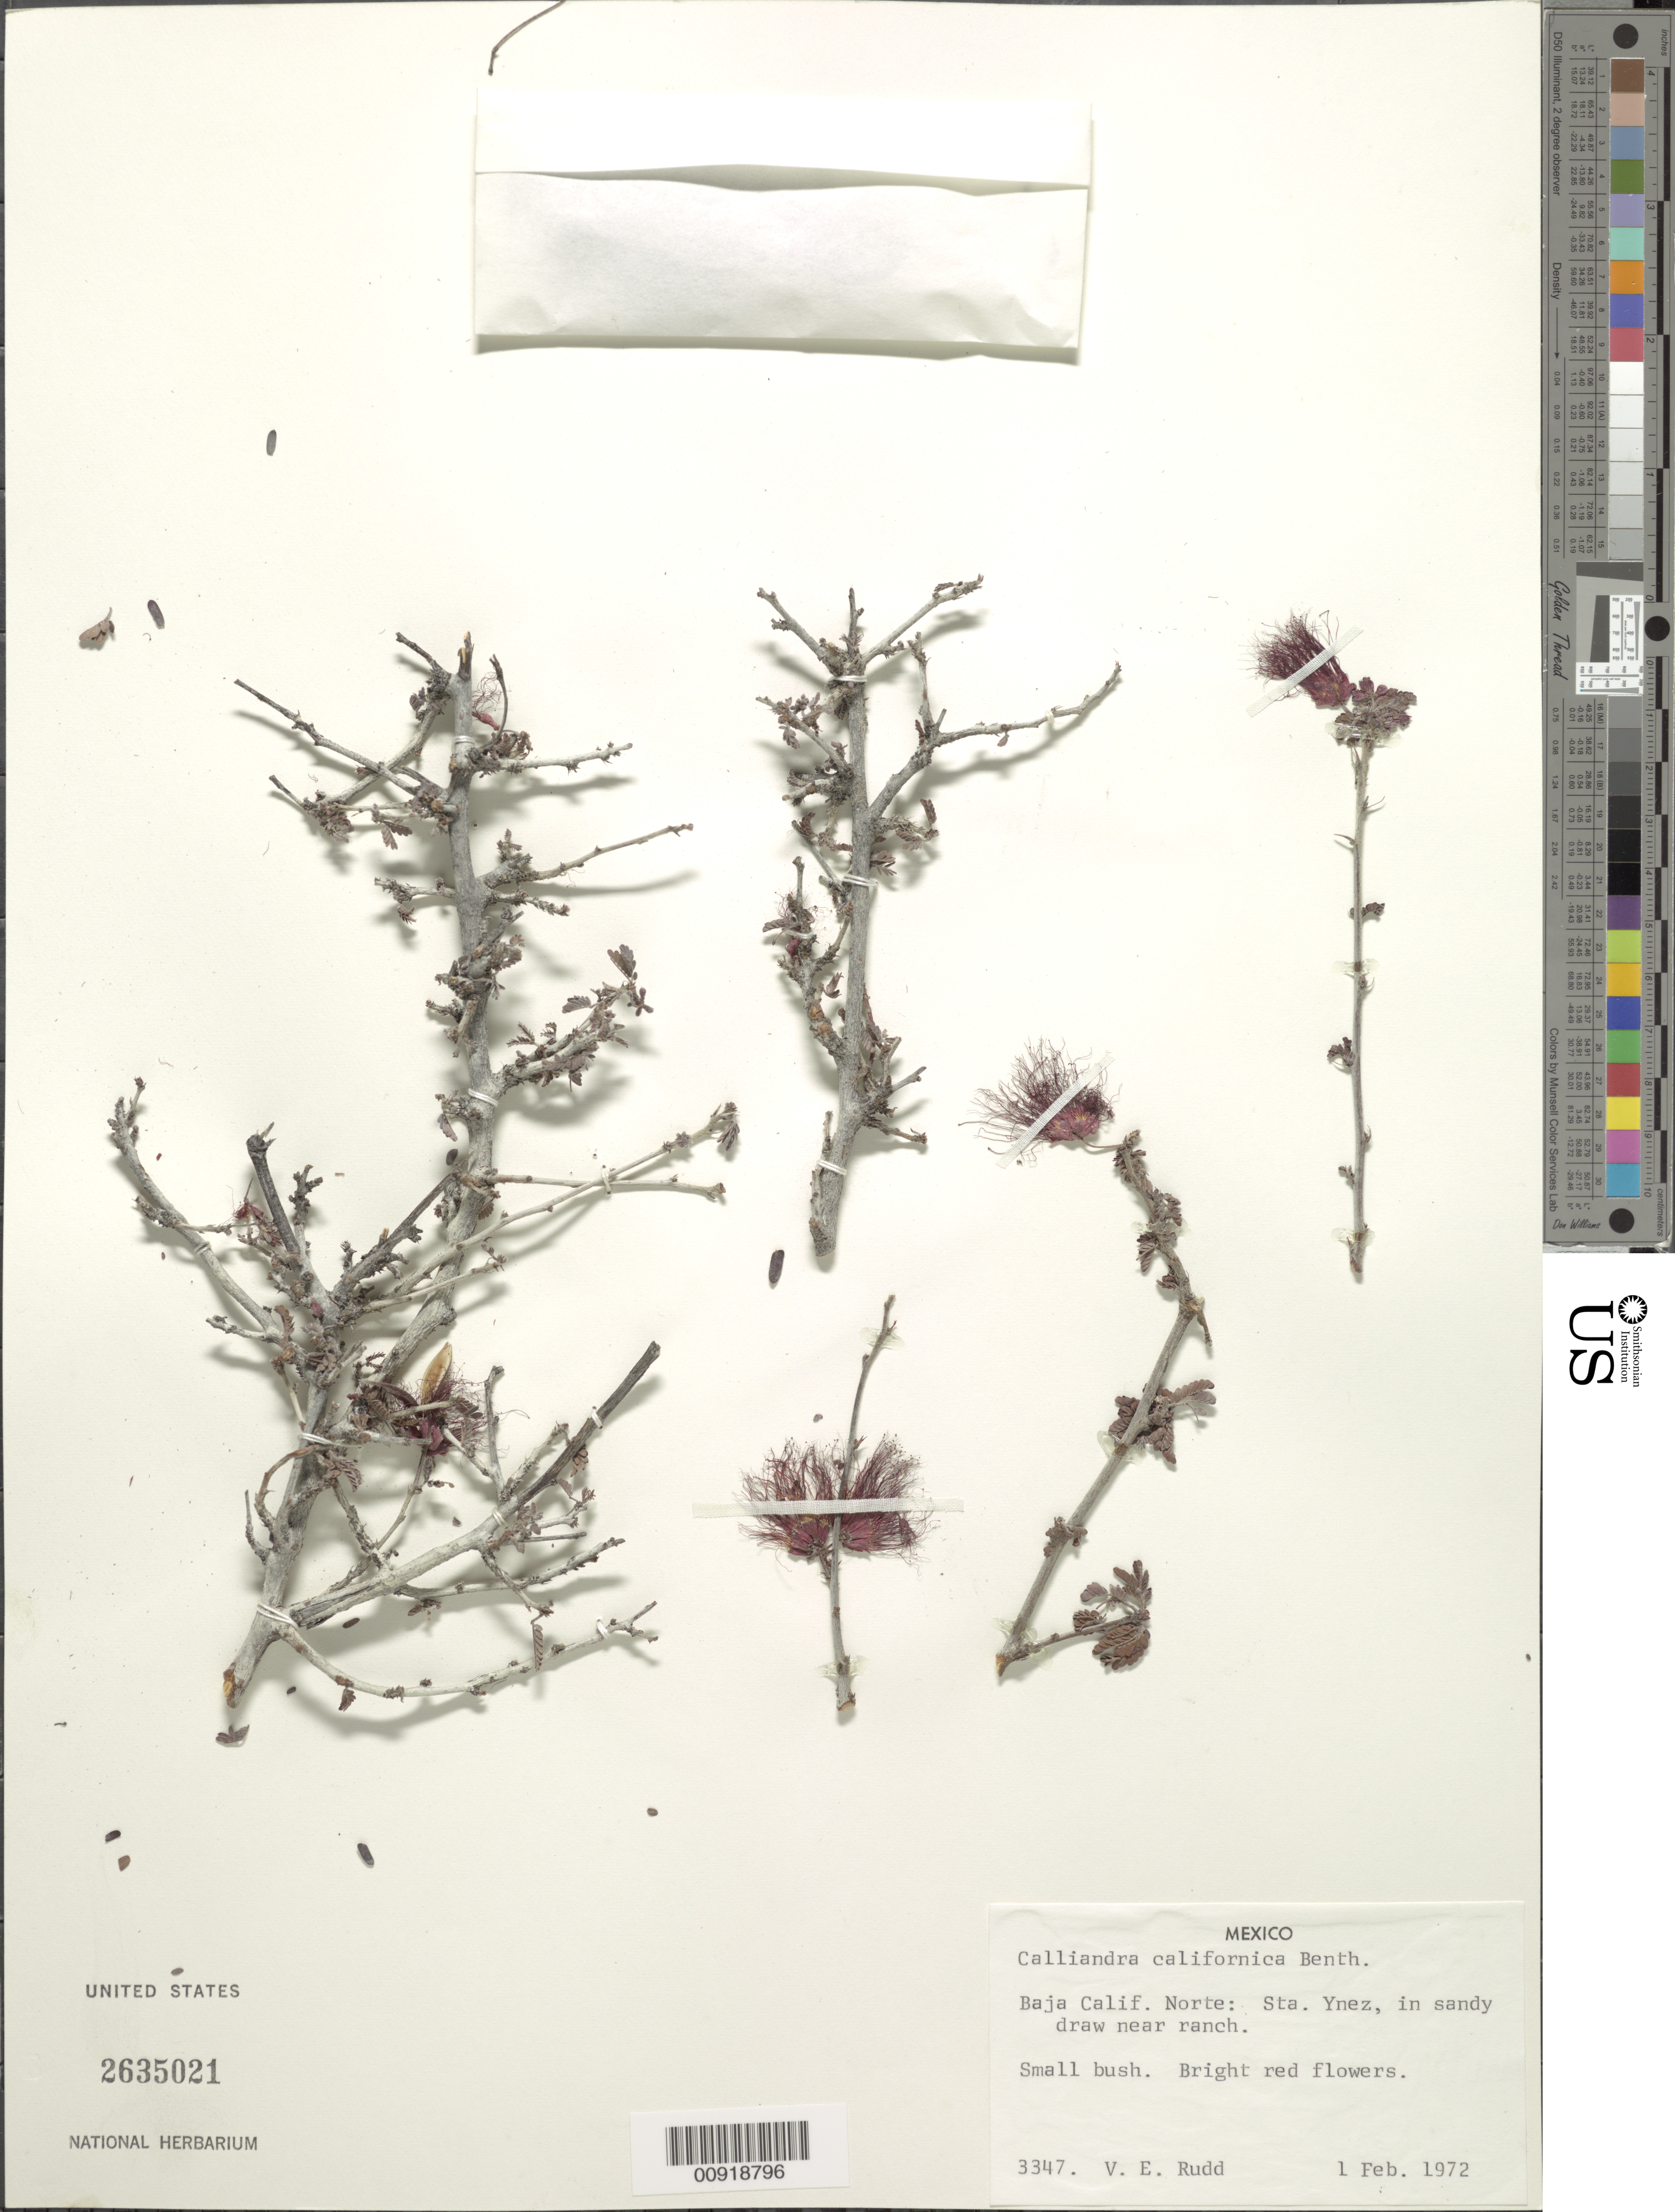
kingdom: Plantae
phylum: Tracheophyta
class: Magnoliopsida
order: Fabales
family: Fabaceae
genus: Calliandra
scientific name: Calliandra californica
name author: Benth.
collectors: V. E. Rudd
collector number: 3347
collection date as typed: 01 Feb 1972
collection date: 1972-02-01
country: Mexico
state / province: Baja California Norte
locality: Baja California Norte: Sta. Ynez, in sandy draw near ranch.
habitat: In sandy draw.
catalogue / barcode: US 2635021